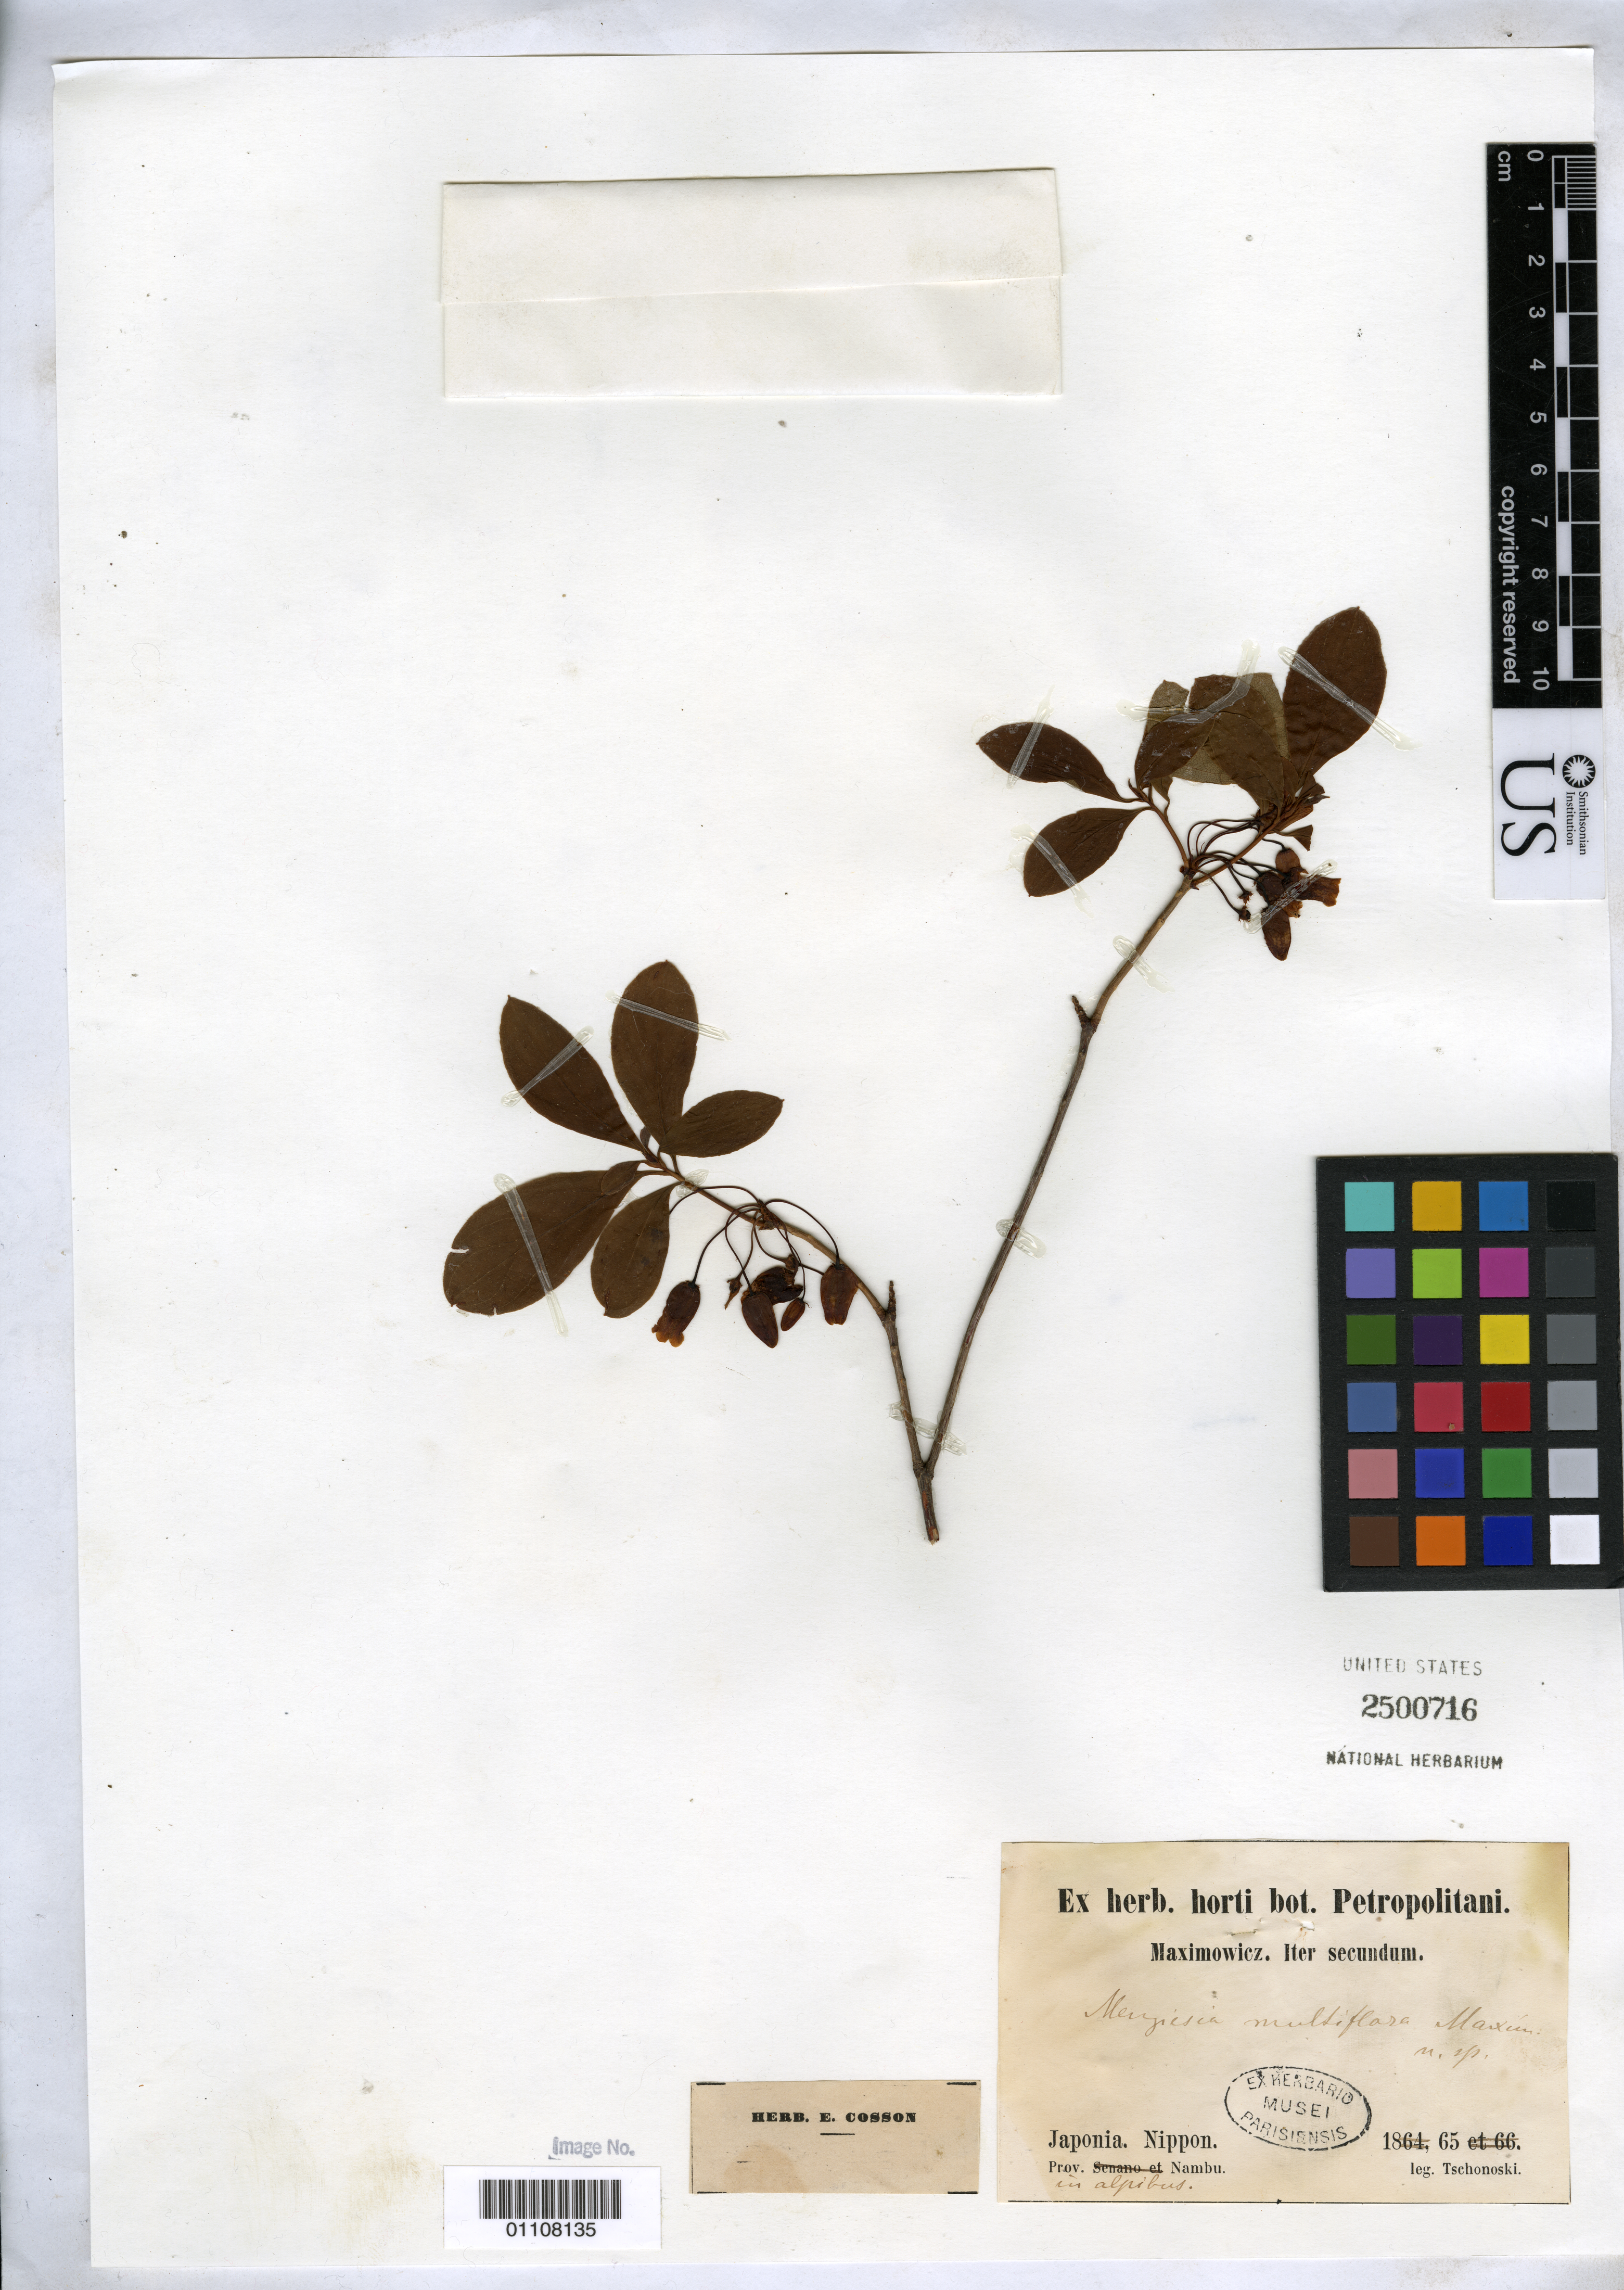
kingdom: Plantae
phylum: Tracheophyta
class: Magnoliopsida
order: Ericales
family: Ericaceae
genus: Menziesia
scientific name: Menziesia multiflora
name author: Maxim.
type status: Possible Type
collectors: S. Tschonoski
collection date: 1865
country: Japan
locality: Nambu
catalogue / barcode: US 2500716